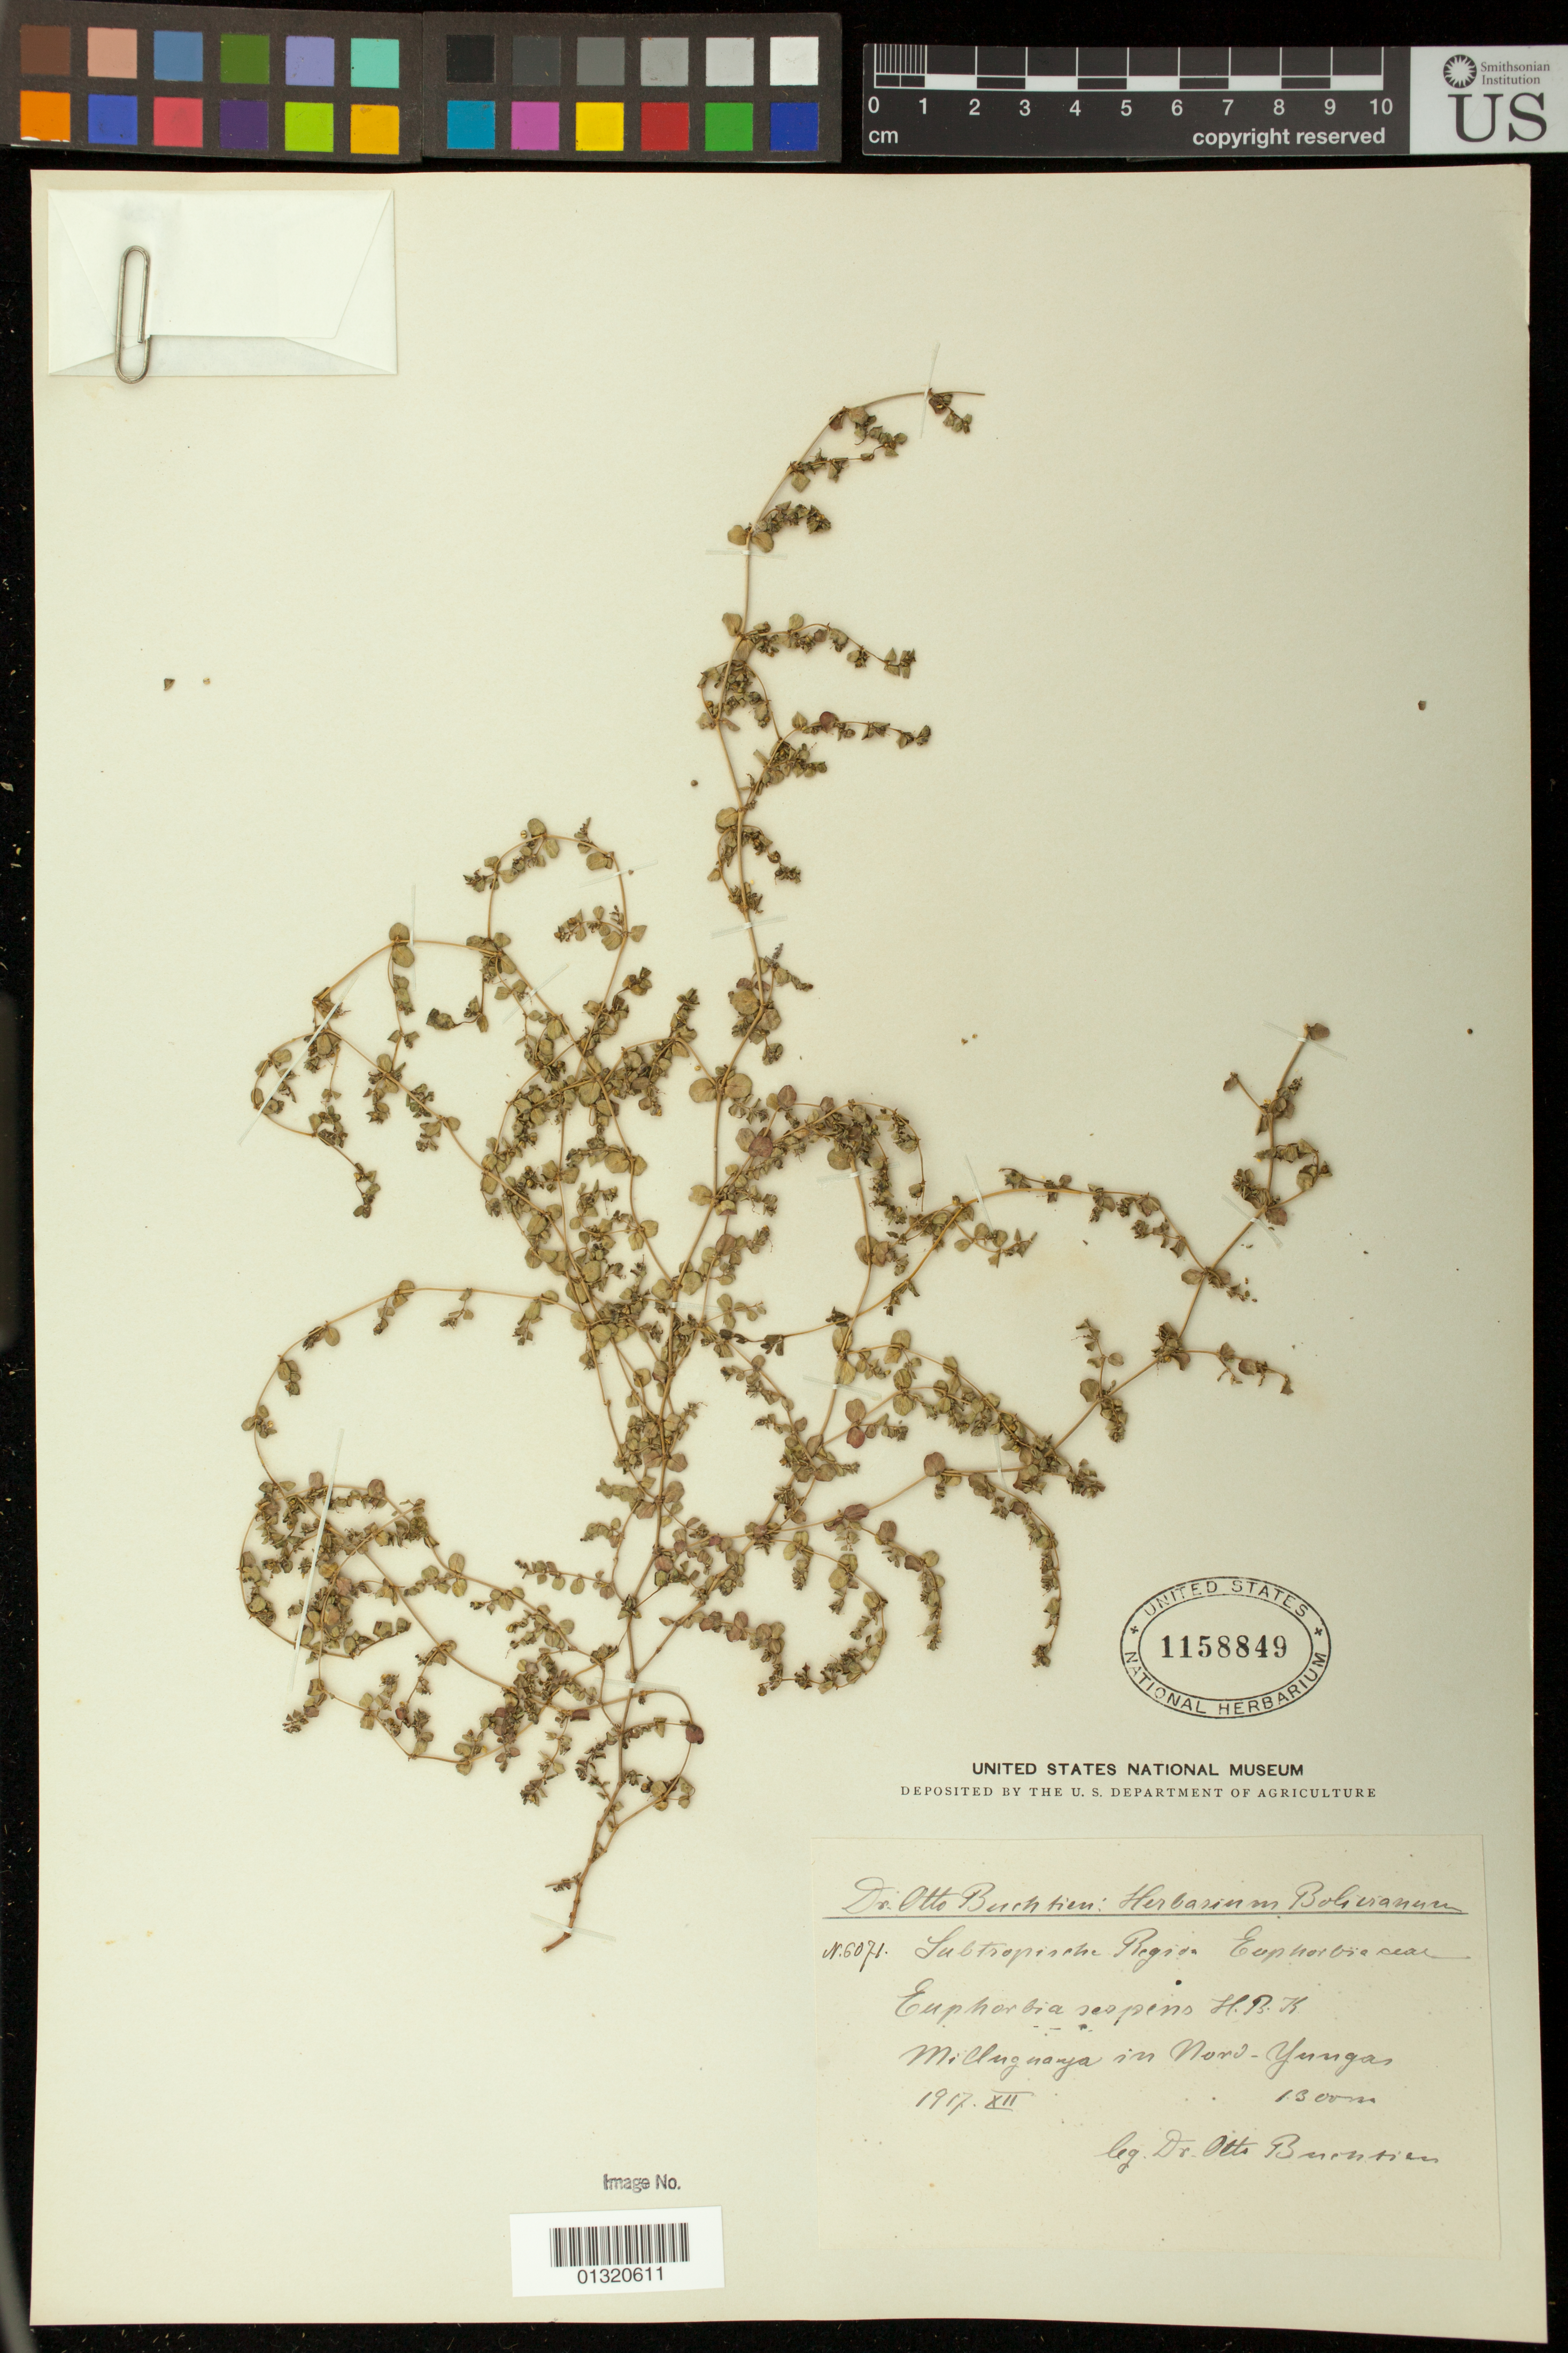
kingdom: Plantae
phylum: Tracheophyta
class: Magnoliopsida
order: Malpighiales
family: Euphorbiaceae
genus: Euphorbia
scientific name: Euphorbia serpens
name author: Kunth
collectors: O. Buchtien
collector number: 6071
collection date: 1917-12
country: Bolivia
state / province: La Paz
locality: Millugnaya in Nord-Yungas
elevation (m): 1300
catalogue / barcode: US 1158849